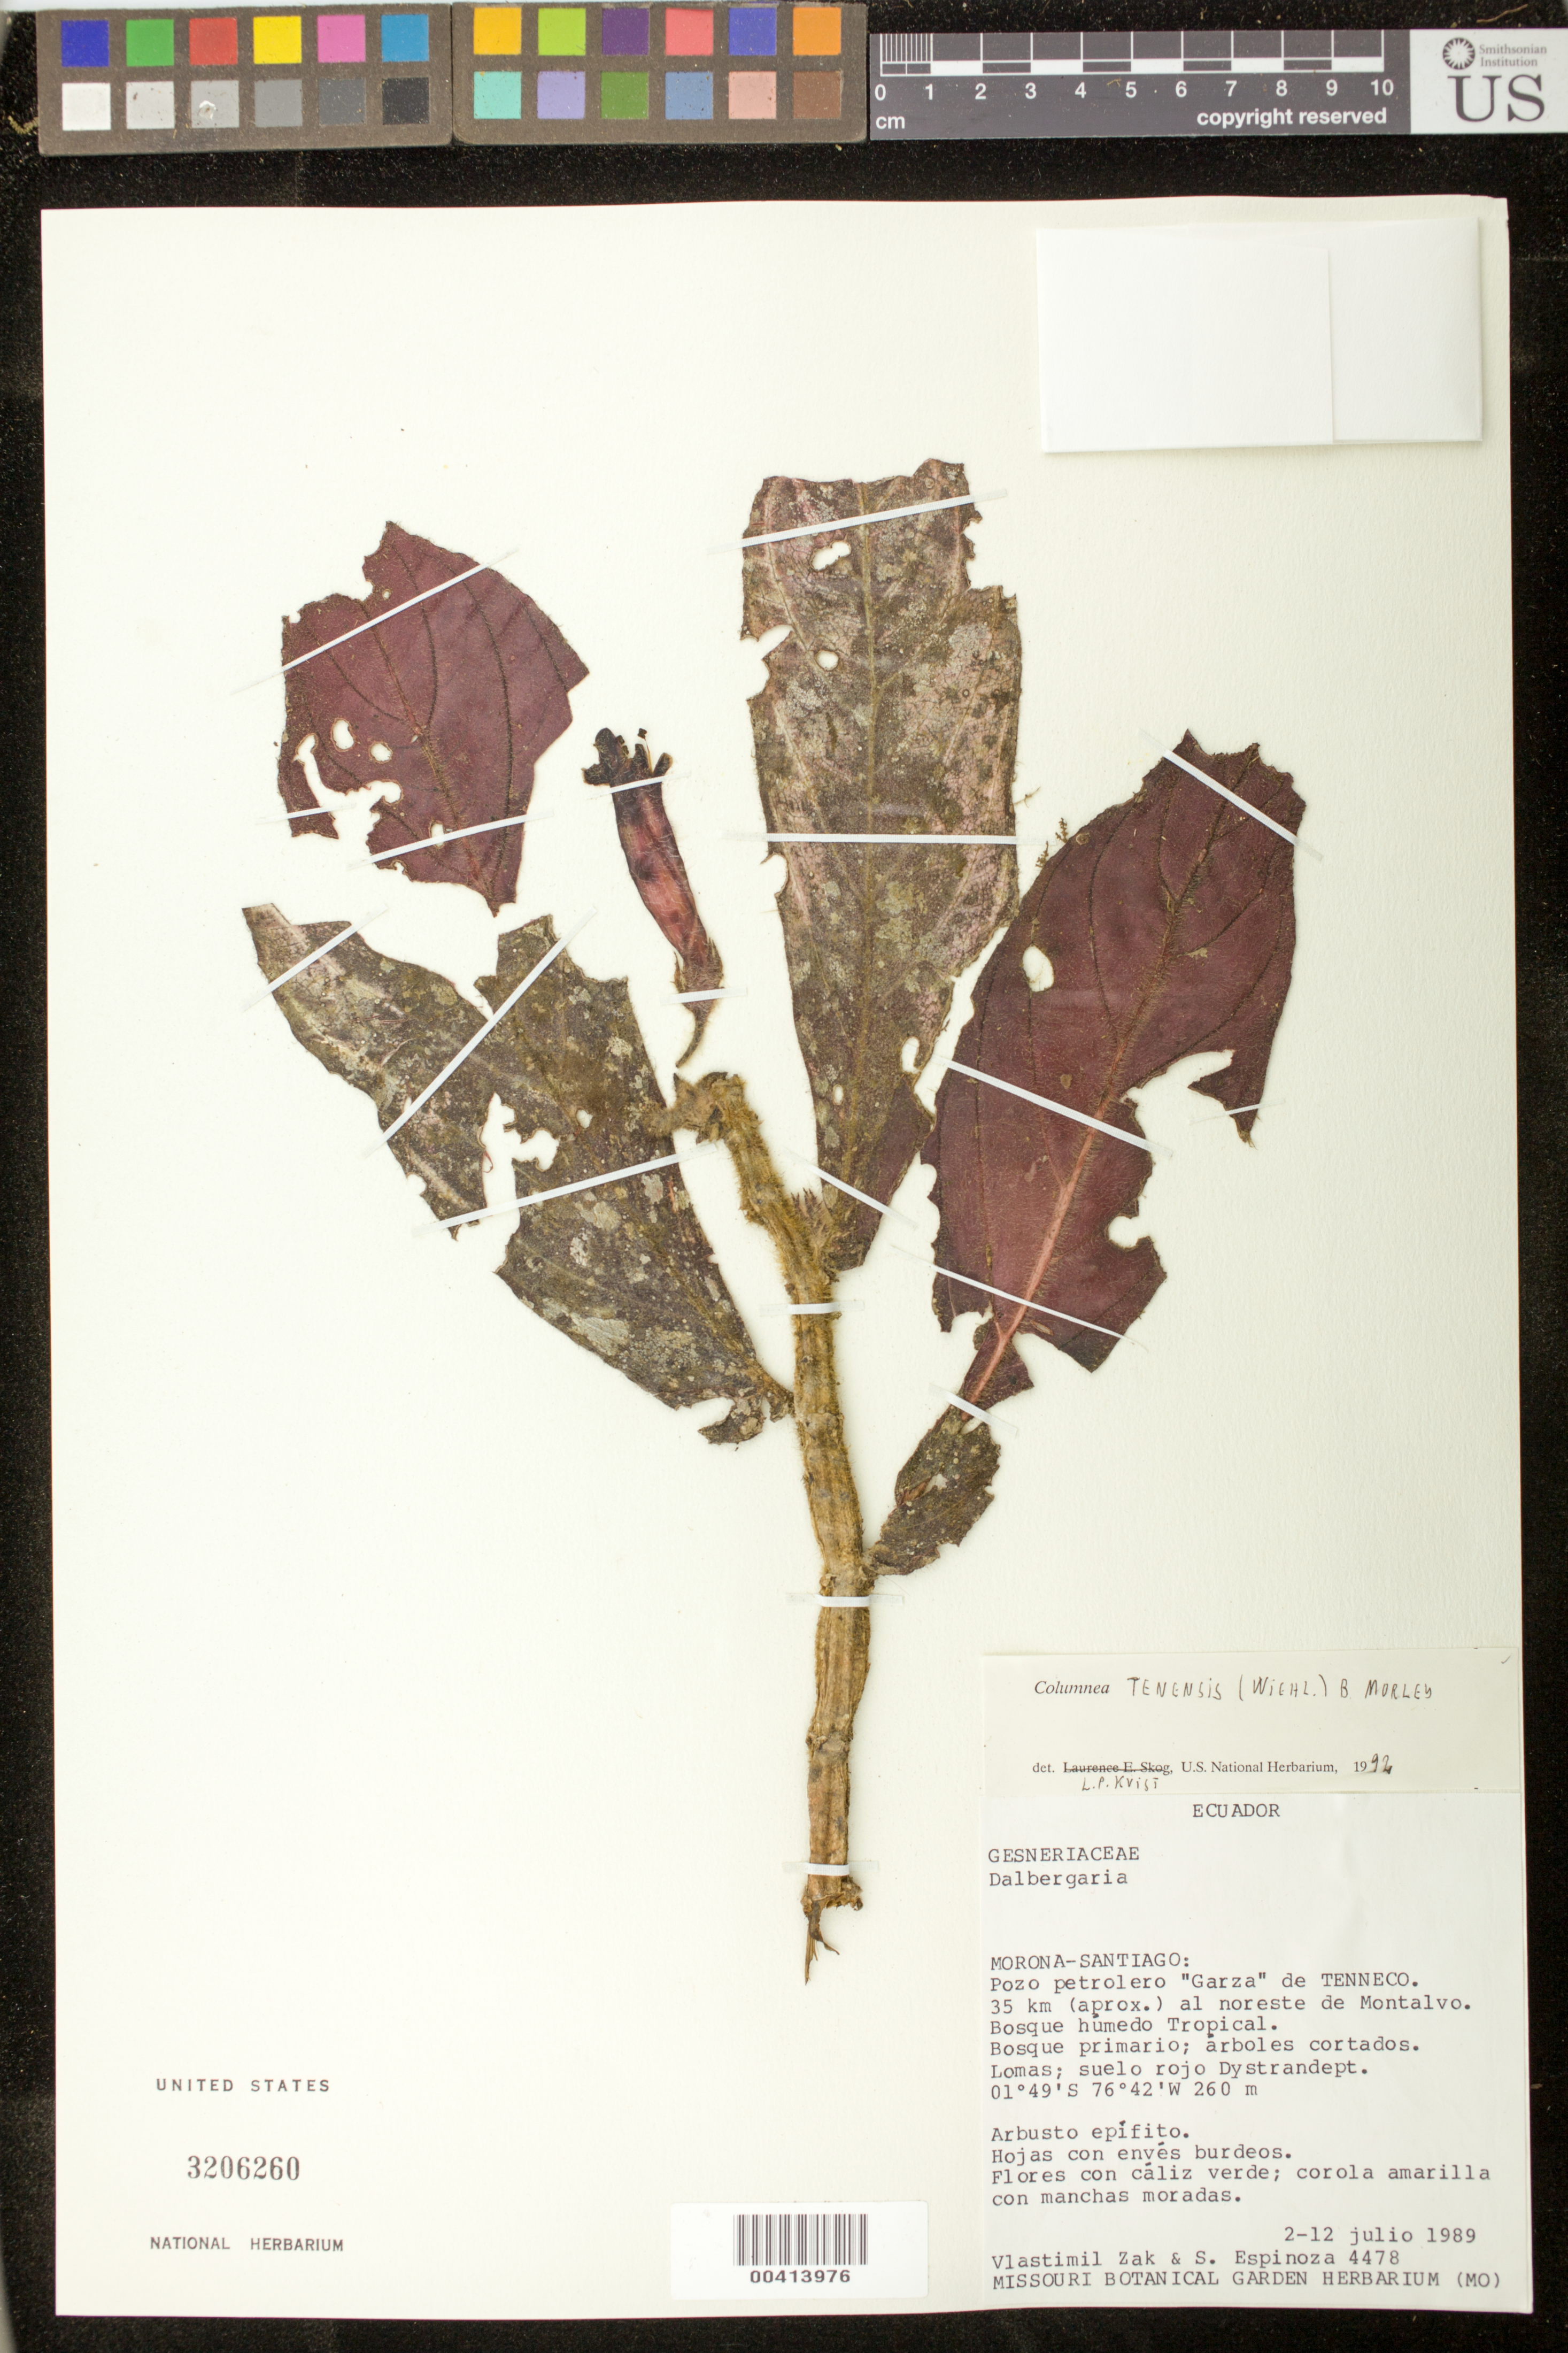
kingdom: Plantae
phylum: Tracheophyta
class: Magnoliopsida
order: Lamiales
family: Gesneriaceae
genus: Columnea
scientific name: Columnea illepida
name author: H.E. Moore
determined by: Clark, J. L.; Skog, Laurence E.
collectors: V. Zak & S. Espinoza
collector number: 4478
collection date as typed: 2-12 Jul 1989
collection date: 1989-07-02/1989-07-12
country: Ecuador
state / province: Morona-Santiago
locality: Pozo Petrolero Graza de Tenneco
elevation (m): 260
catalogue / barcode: US 3206260